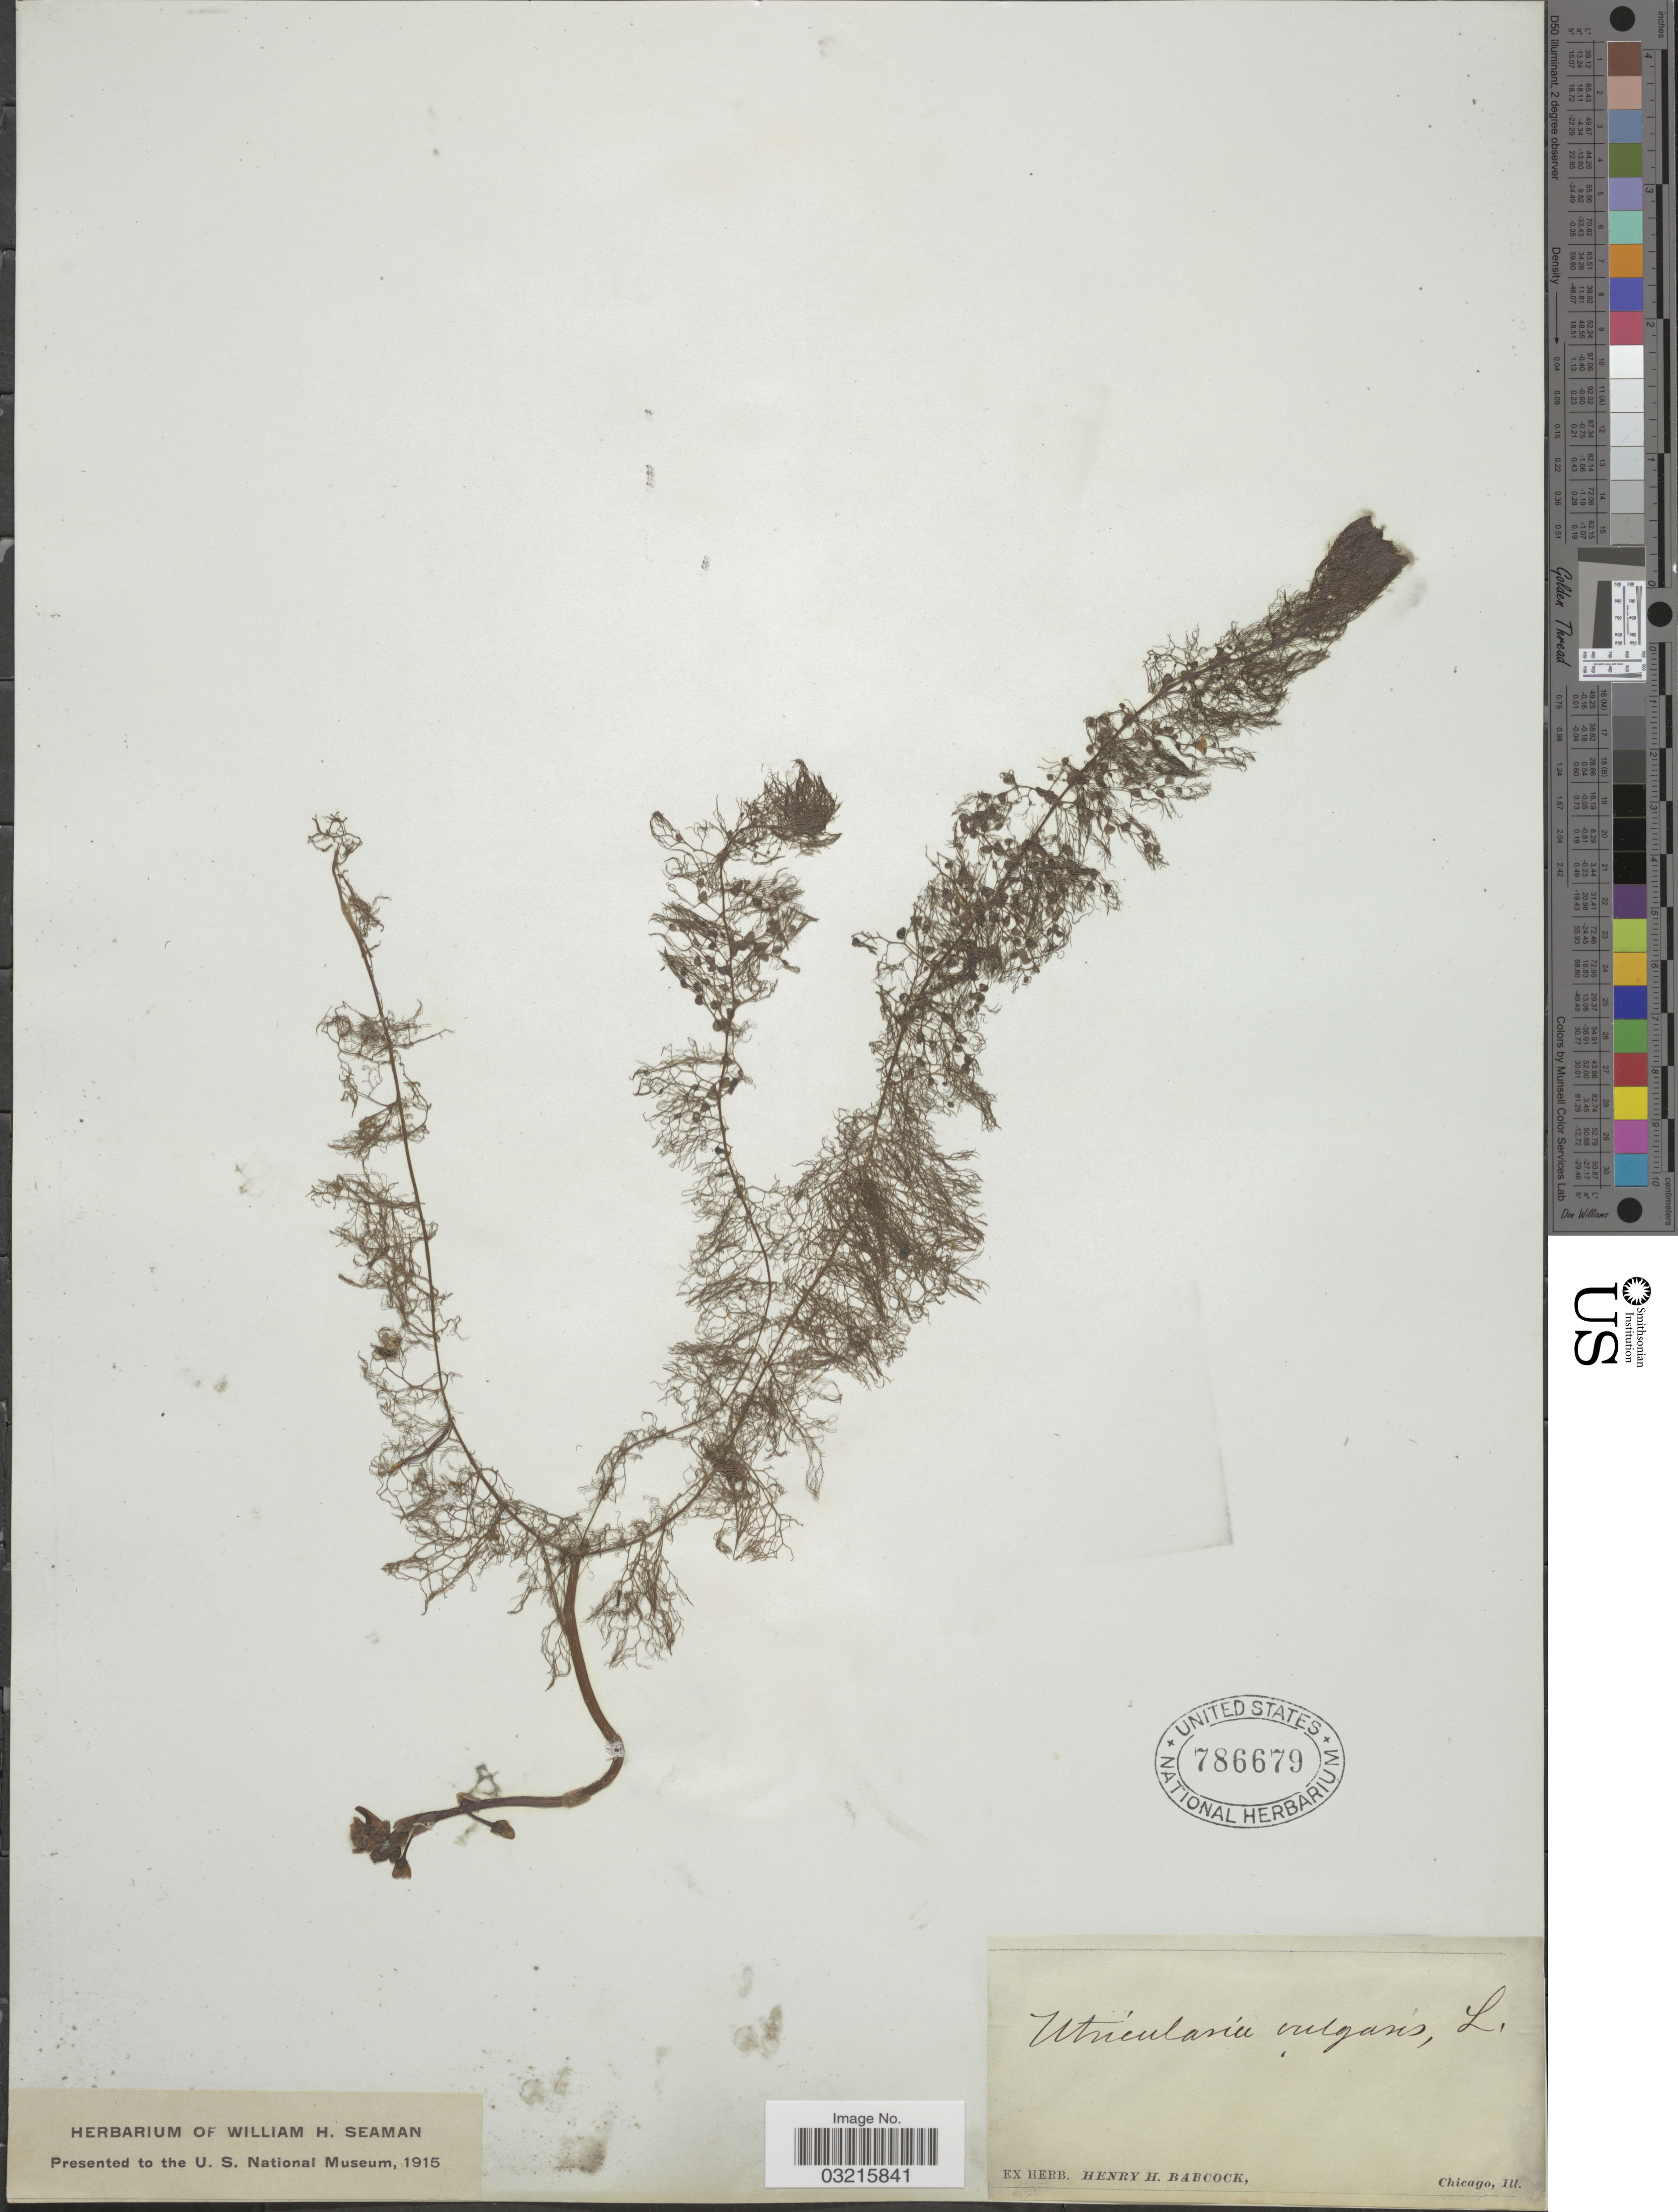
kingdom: Plantae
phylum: Tracheophyta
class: Magnoliopsida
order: Lamiales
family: Lentibulariaceae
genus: Utricularia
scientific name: Utricularia vulgaris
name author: L.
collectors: ex herb. Henry Homes Babcock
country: United States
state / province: Illinois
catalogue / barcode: US 786679